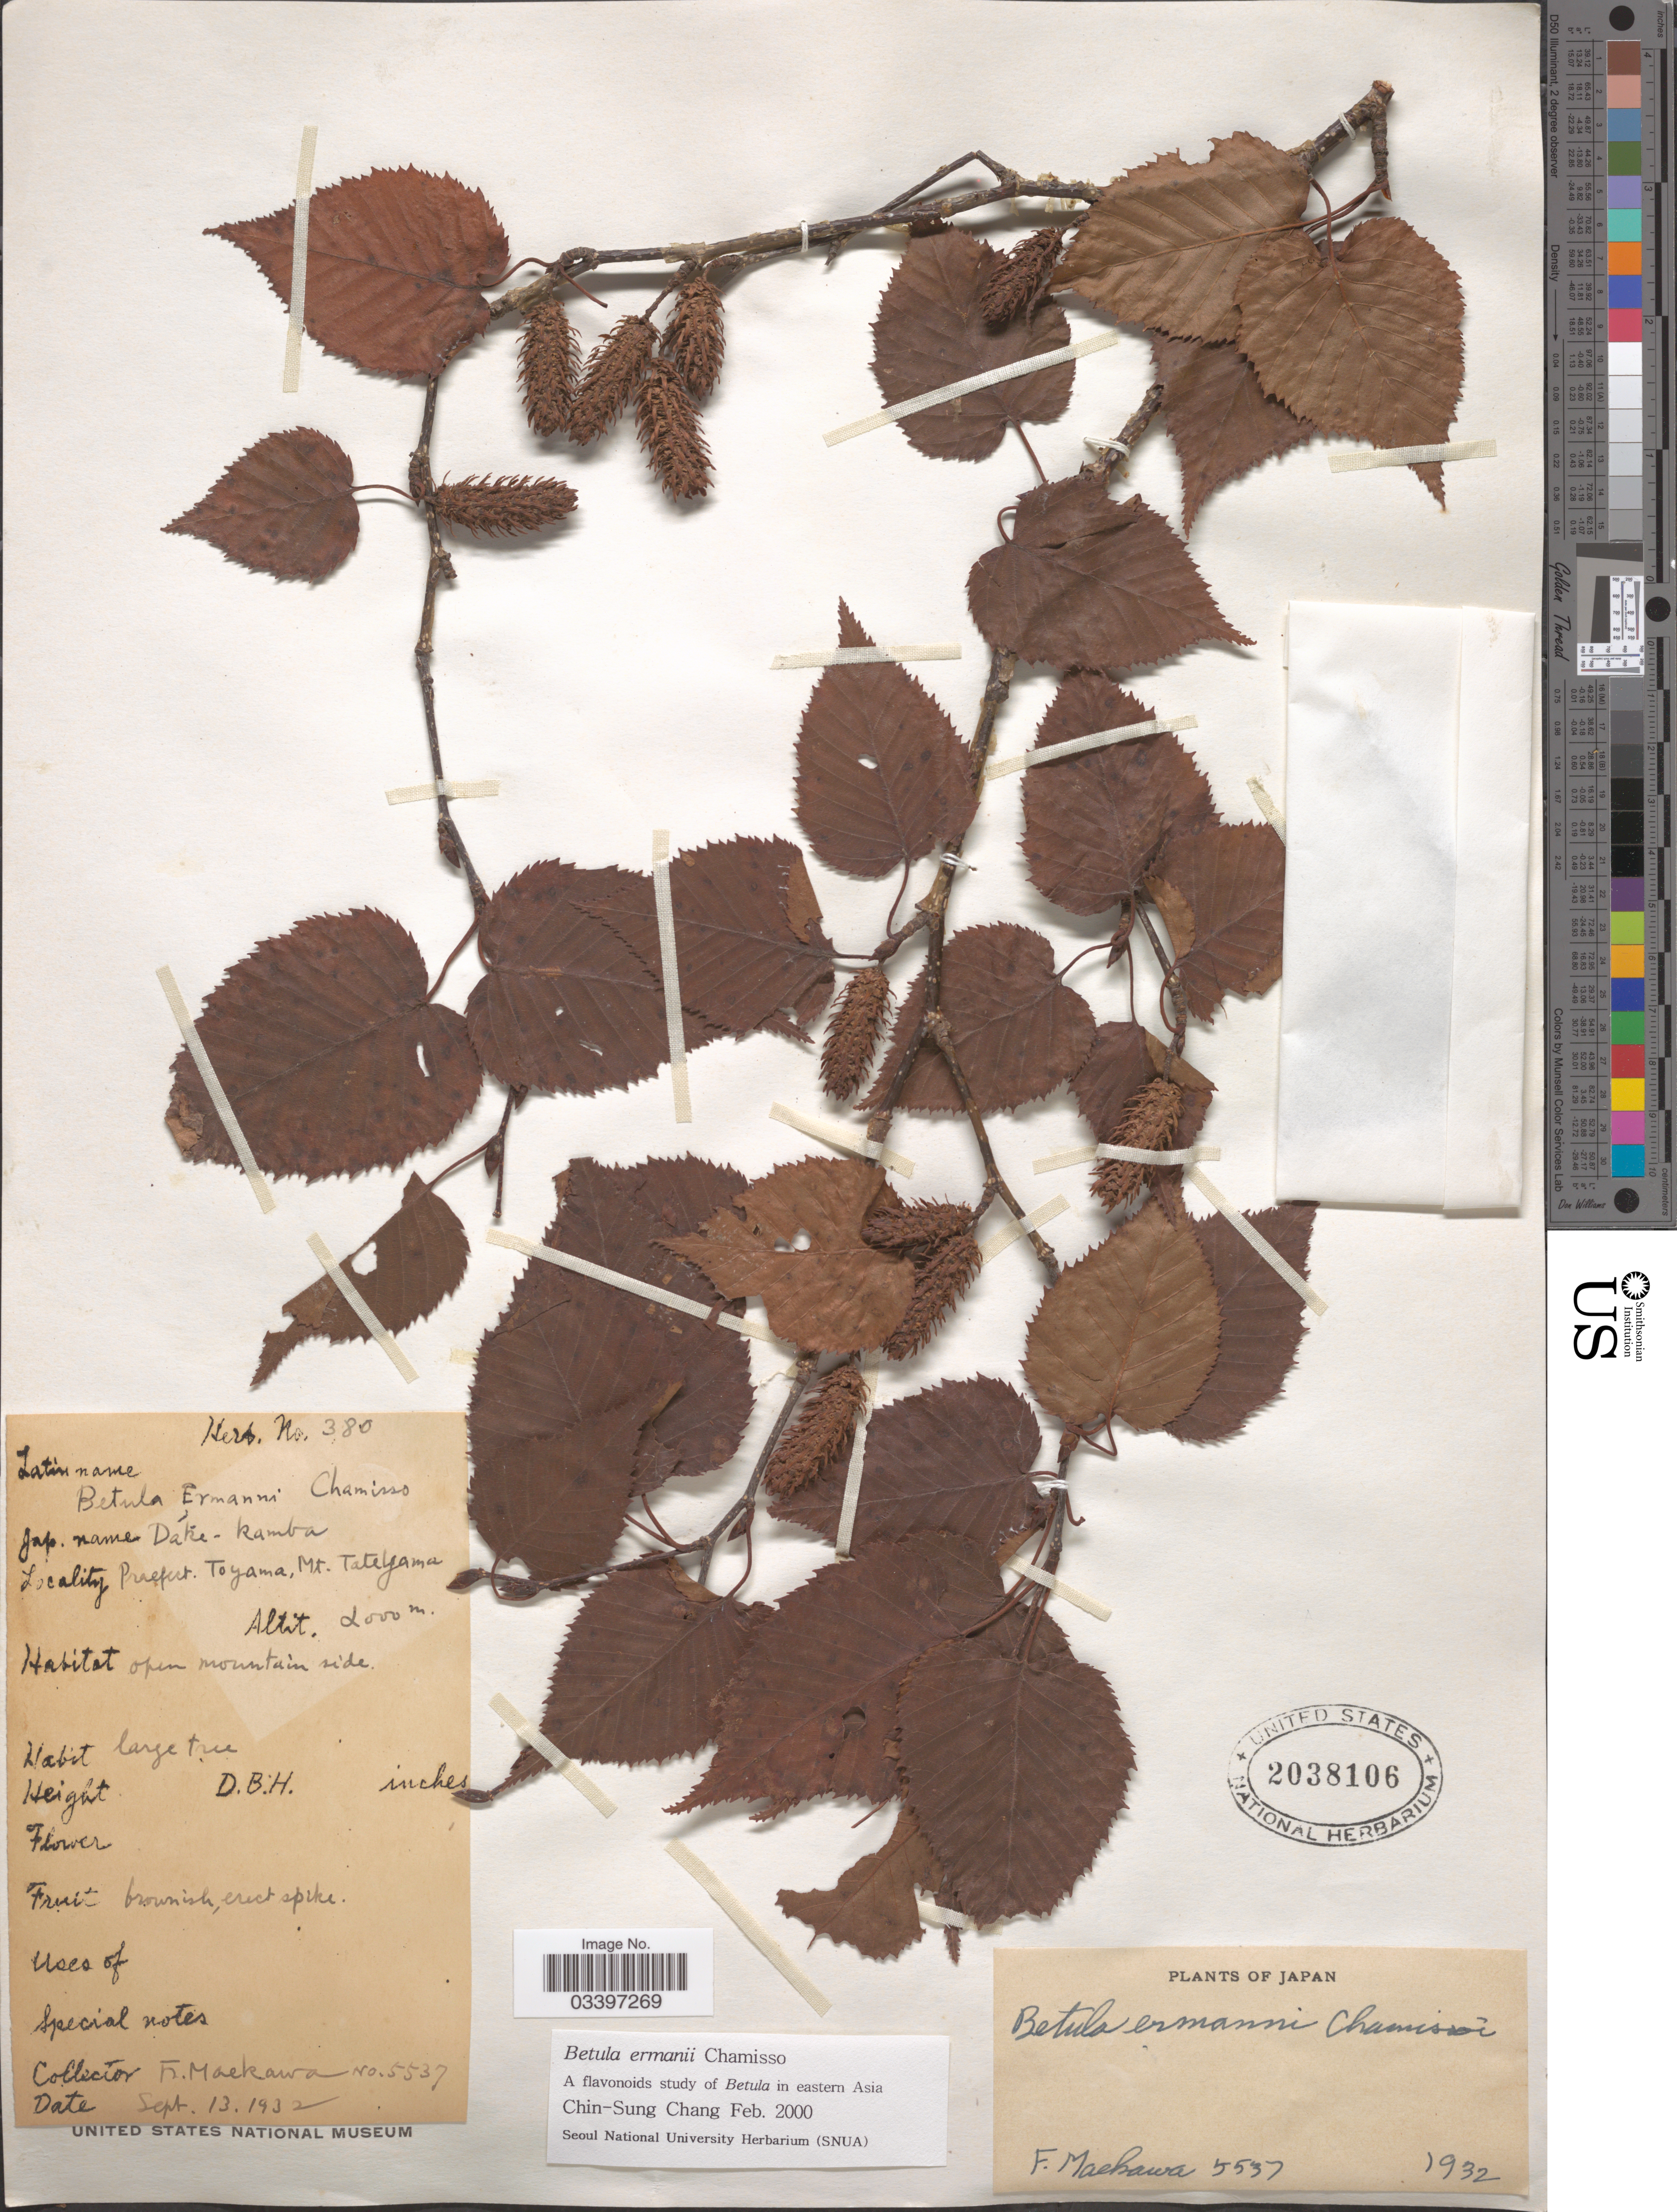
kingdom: Plantae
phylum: Tracheophyta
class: Magnoliopsida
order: Fagales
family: Betulaceae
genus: Betula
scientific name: Betula ermanii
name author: Cham.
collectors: F. Maekawa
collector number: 5537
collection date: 1932-09-13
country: Japan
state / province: Toyama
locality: Prefect. Toyama, Mt. Tateyama.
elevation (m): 2000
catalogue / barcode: US 2038106